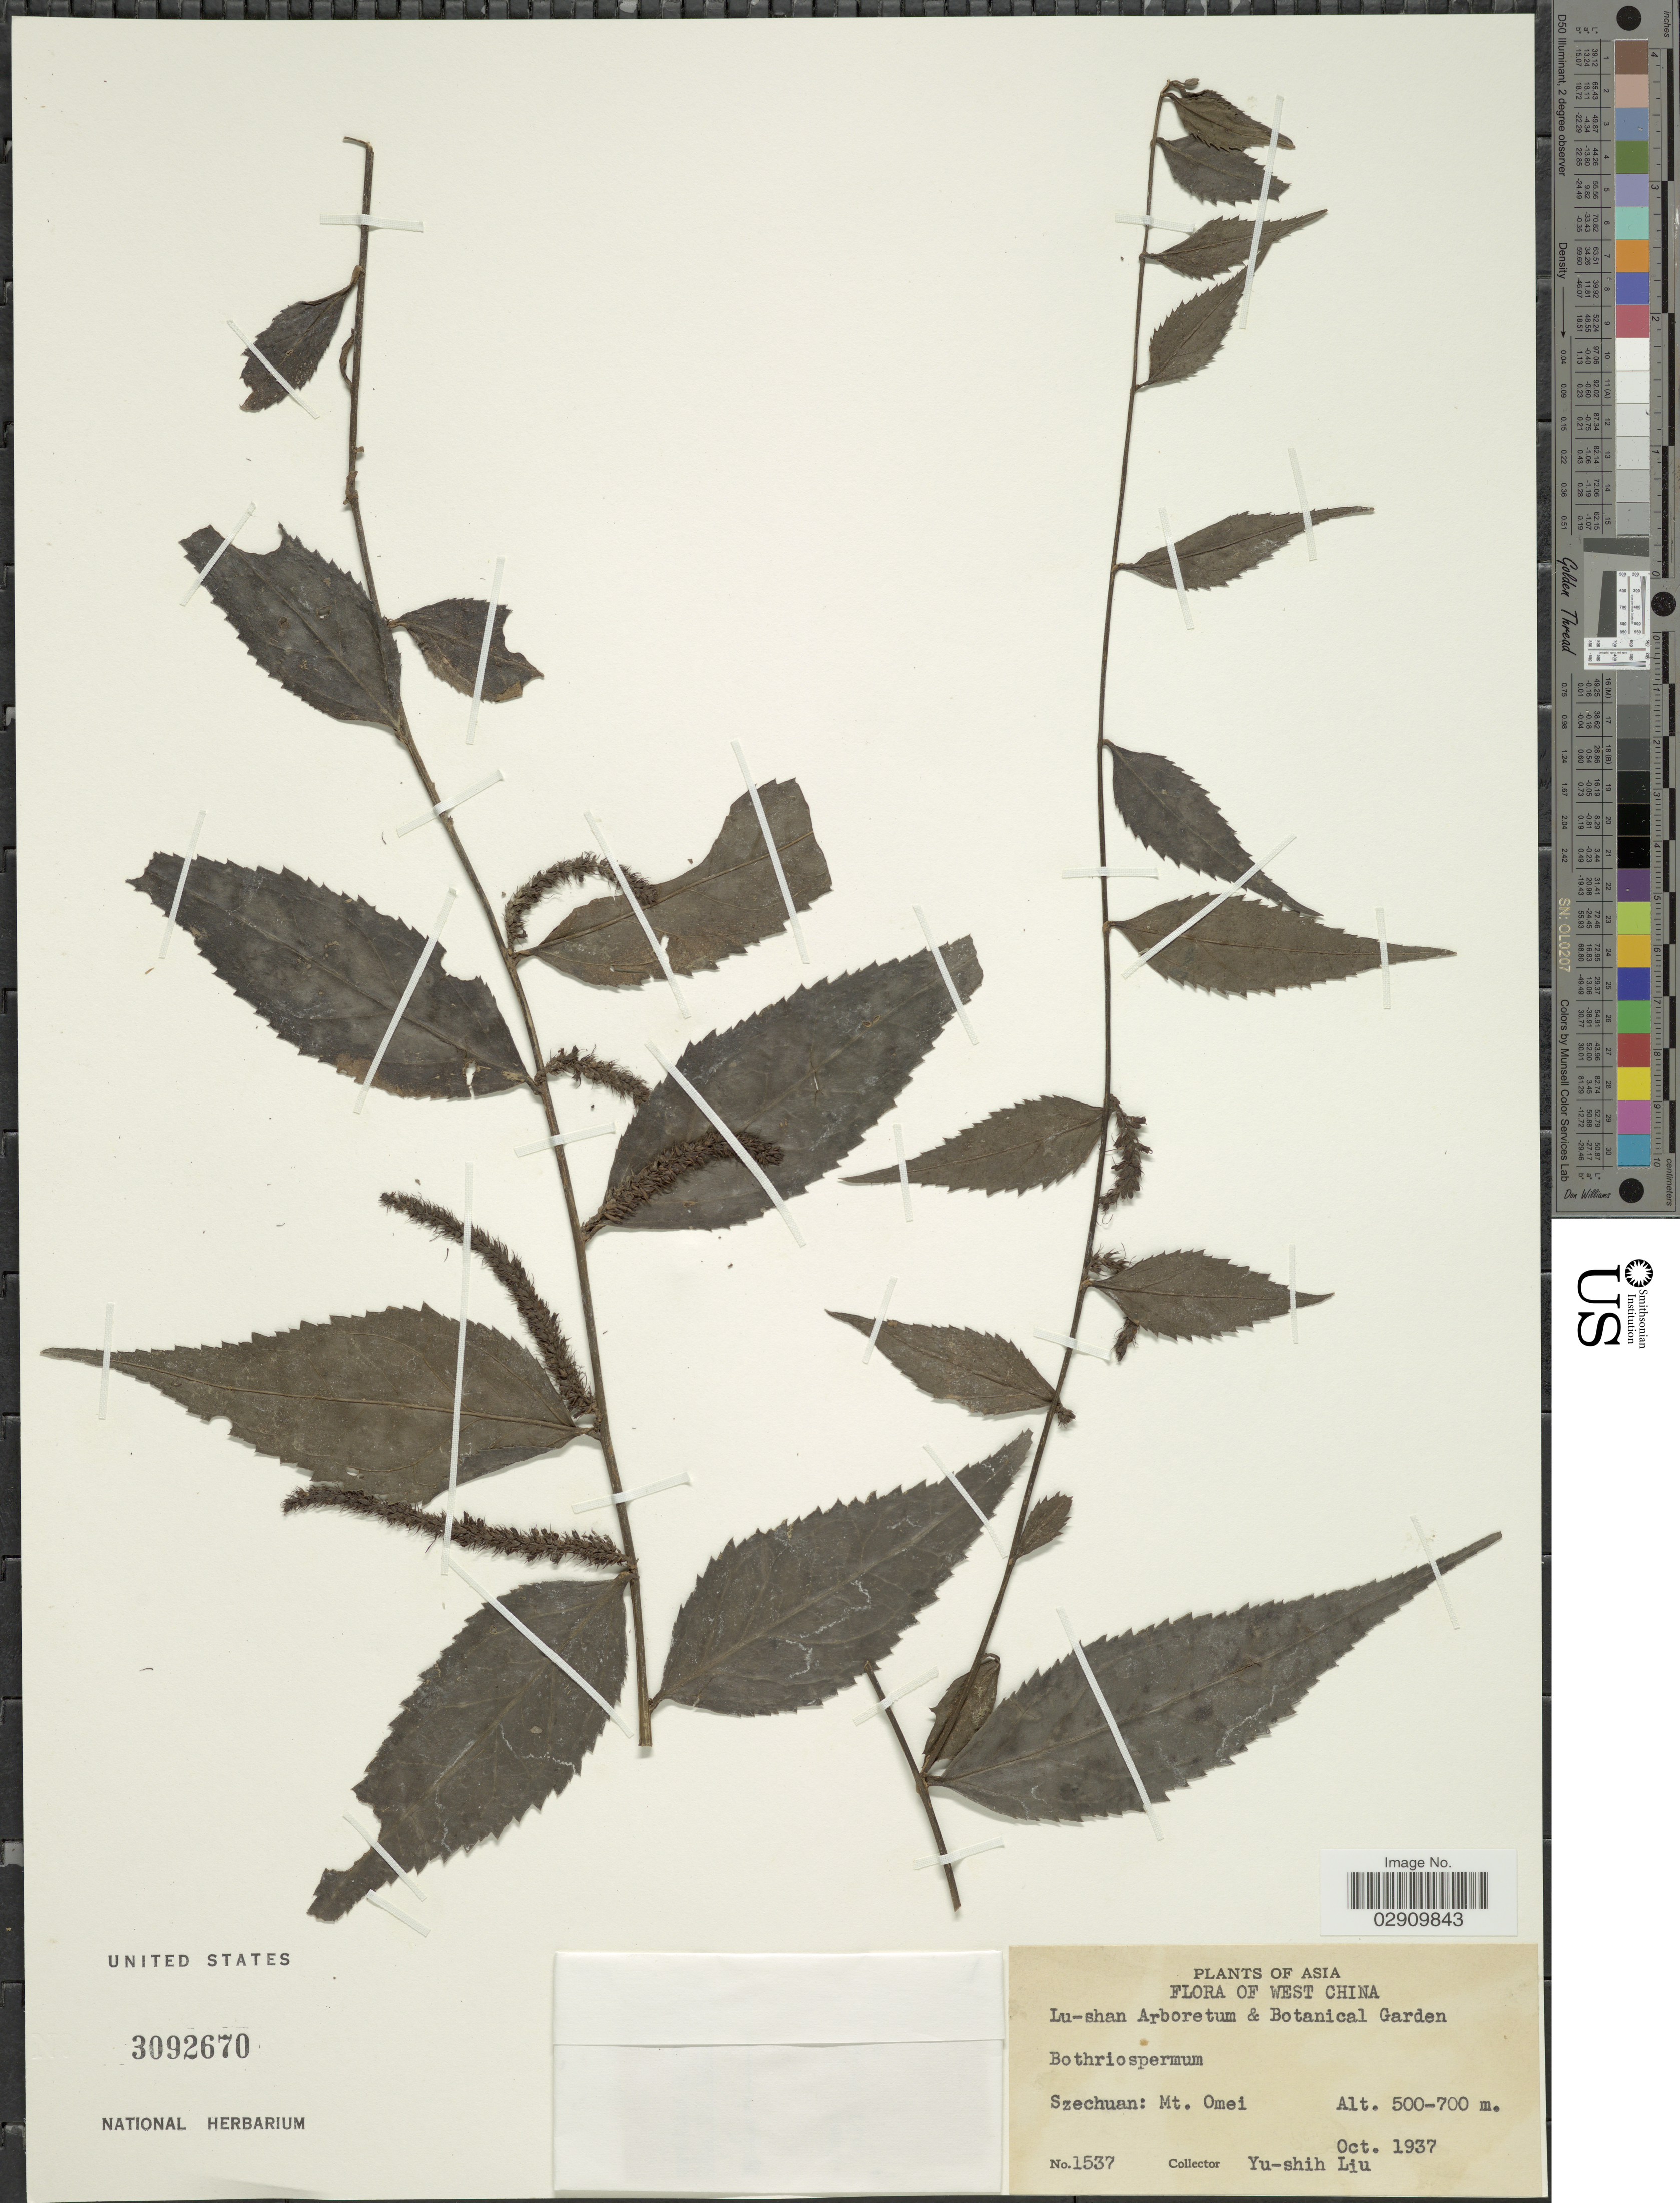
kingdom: Plantae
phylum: Tracheophyta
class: Magnoliopsida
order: Boraginales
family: Boraginaceae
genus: Bothriospermum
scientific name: Bothriospermum sp.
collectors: Y.-S. Liu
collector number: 1537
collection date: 1937-10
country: China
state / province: Sichuan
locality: West China, Szechuan, Mt. Omei.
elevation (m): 500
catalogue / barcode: US 3092670